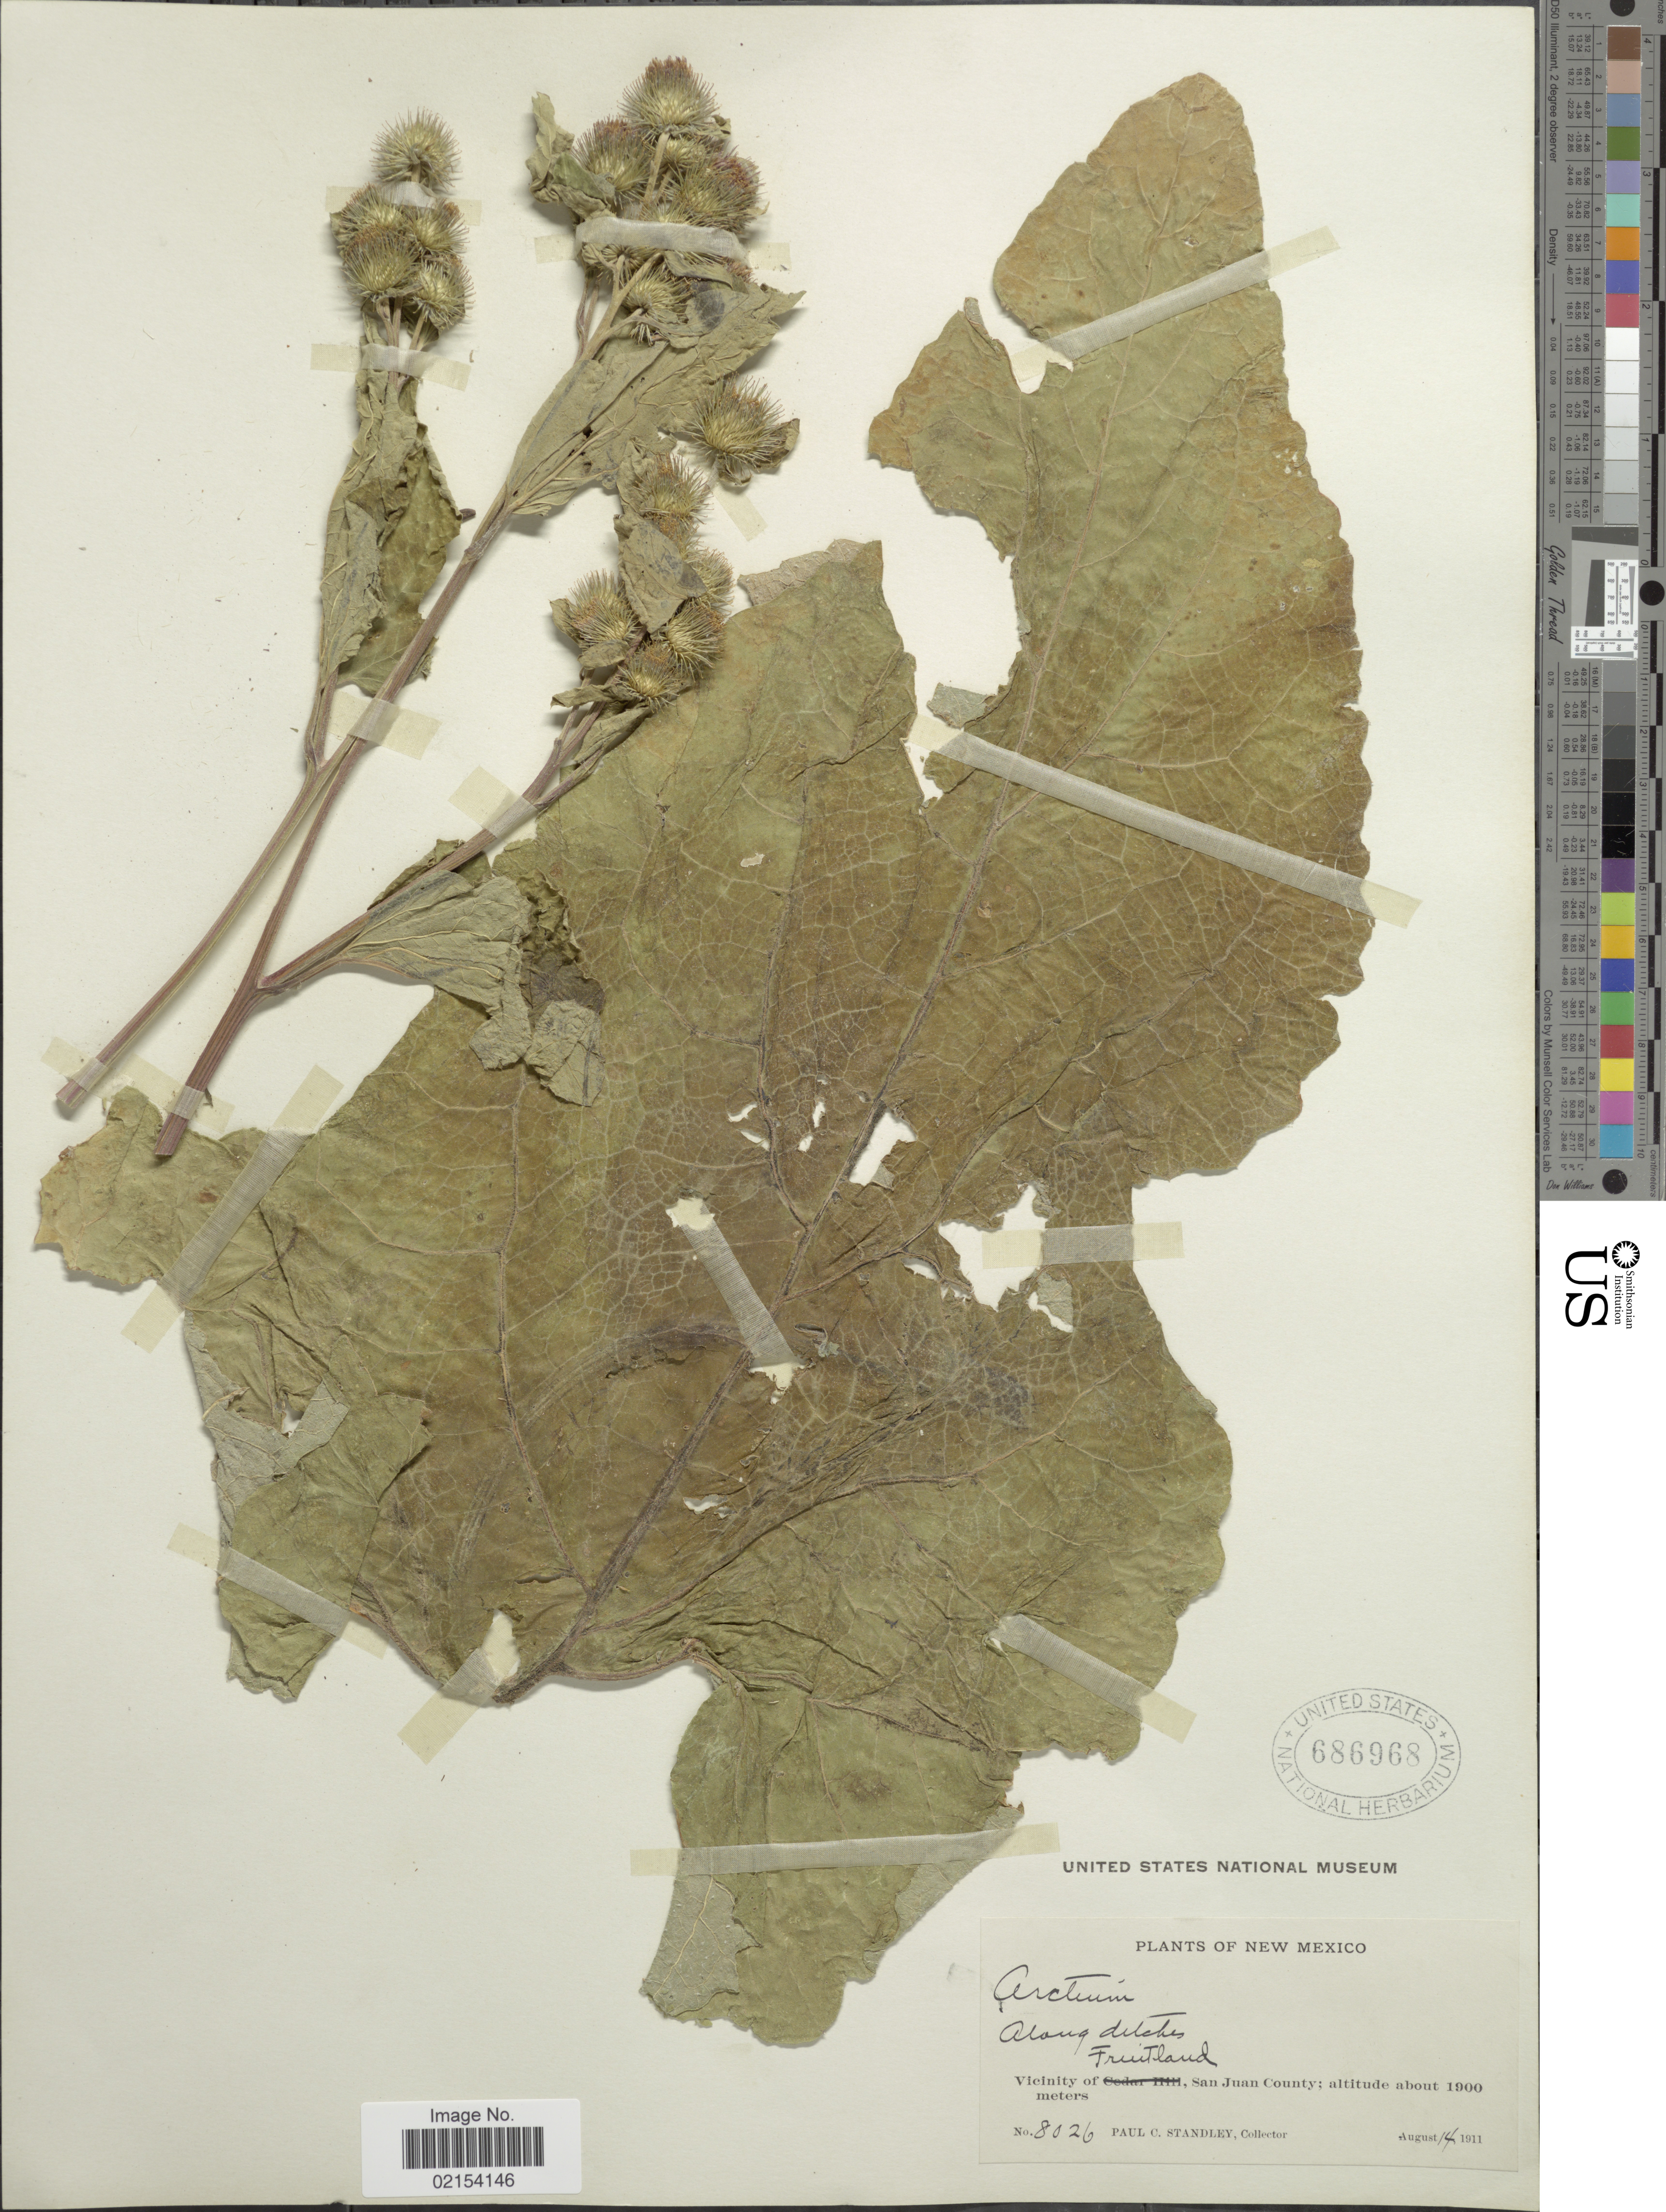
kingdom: Plantae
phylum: Tracheophyta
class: Magnoliopsida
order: Asterales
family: Asteraceae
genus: Arctium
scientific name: Arctium minus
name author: (Hill) Bernh.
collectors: P. C. Standley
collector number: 8026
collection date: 1911-08-14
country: United States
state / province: New Mexico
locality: Vicinity of Fruitland, San Juan County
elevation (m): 1900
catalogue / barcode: US 686968